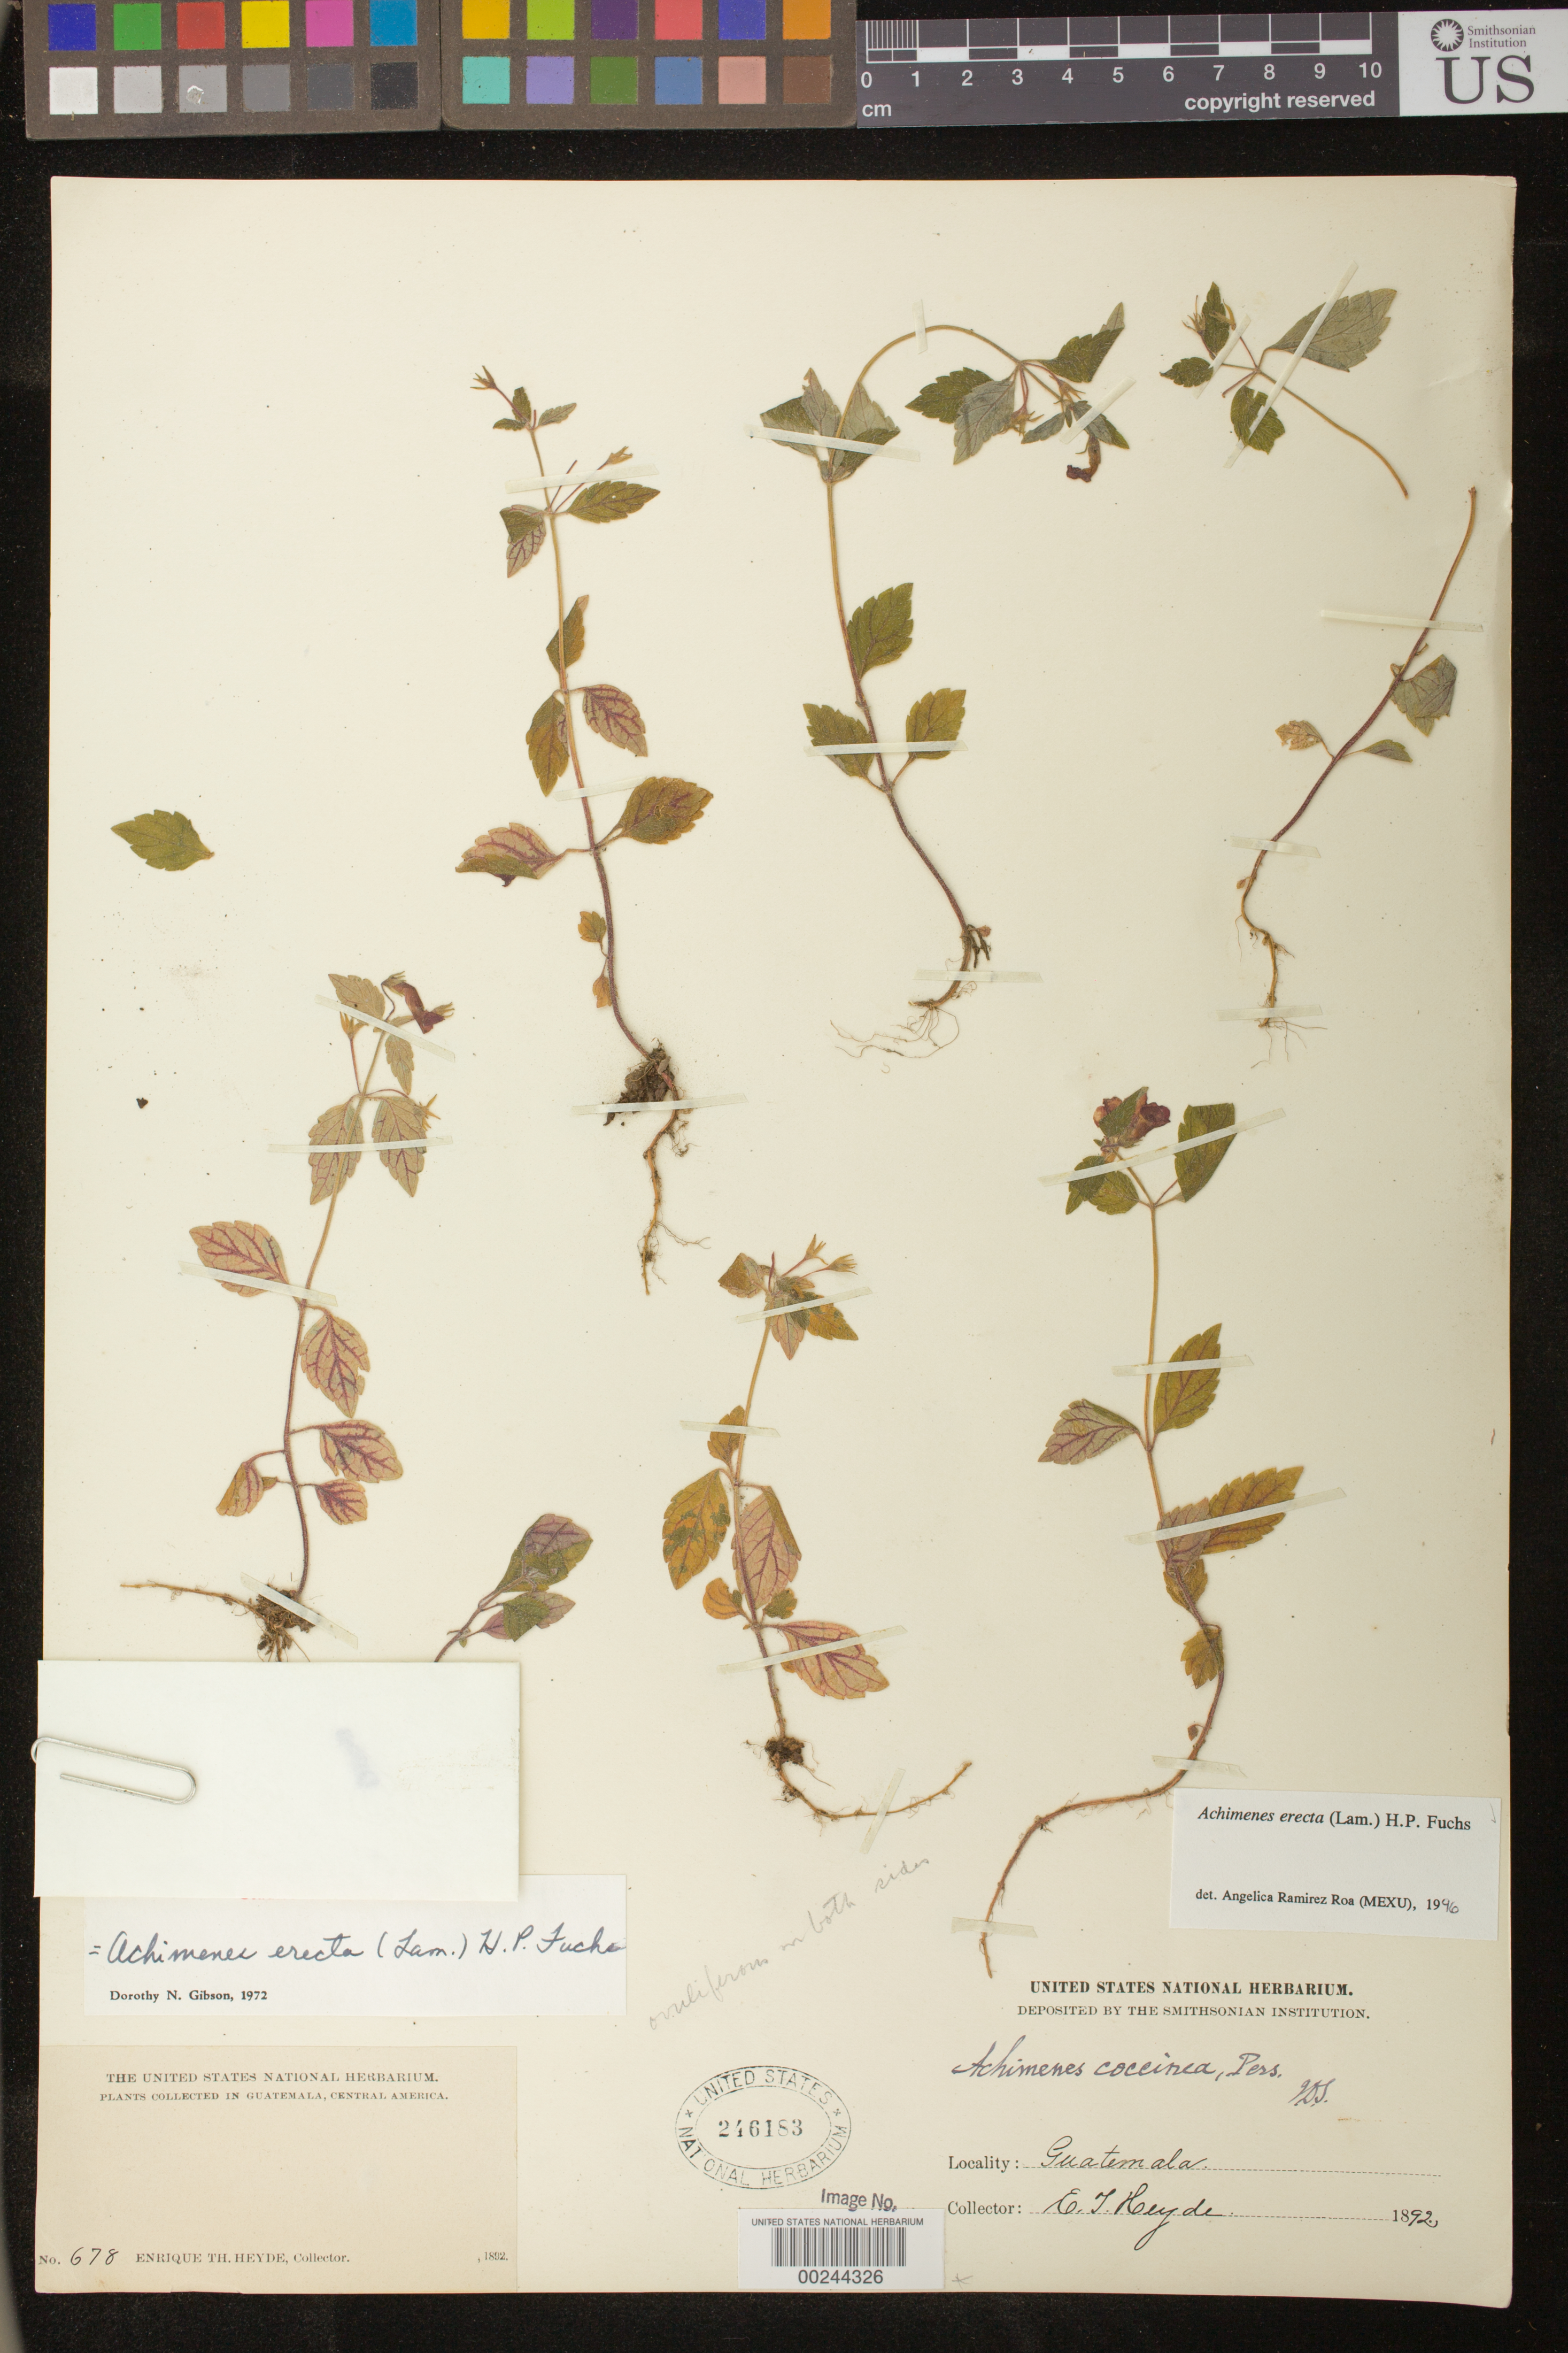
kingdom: Plantae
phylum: Tracheophyta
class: Magnoliopsida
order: Lamiales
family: Gesneriaceae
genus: Achimenes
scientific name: Achimenes erecta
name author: (Lam.) H.P. Fuchs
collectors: E. T. Heyde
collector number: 678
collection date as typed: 1892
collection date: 1892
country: Guatemala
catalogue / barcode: US 246183